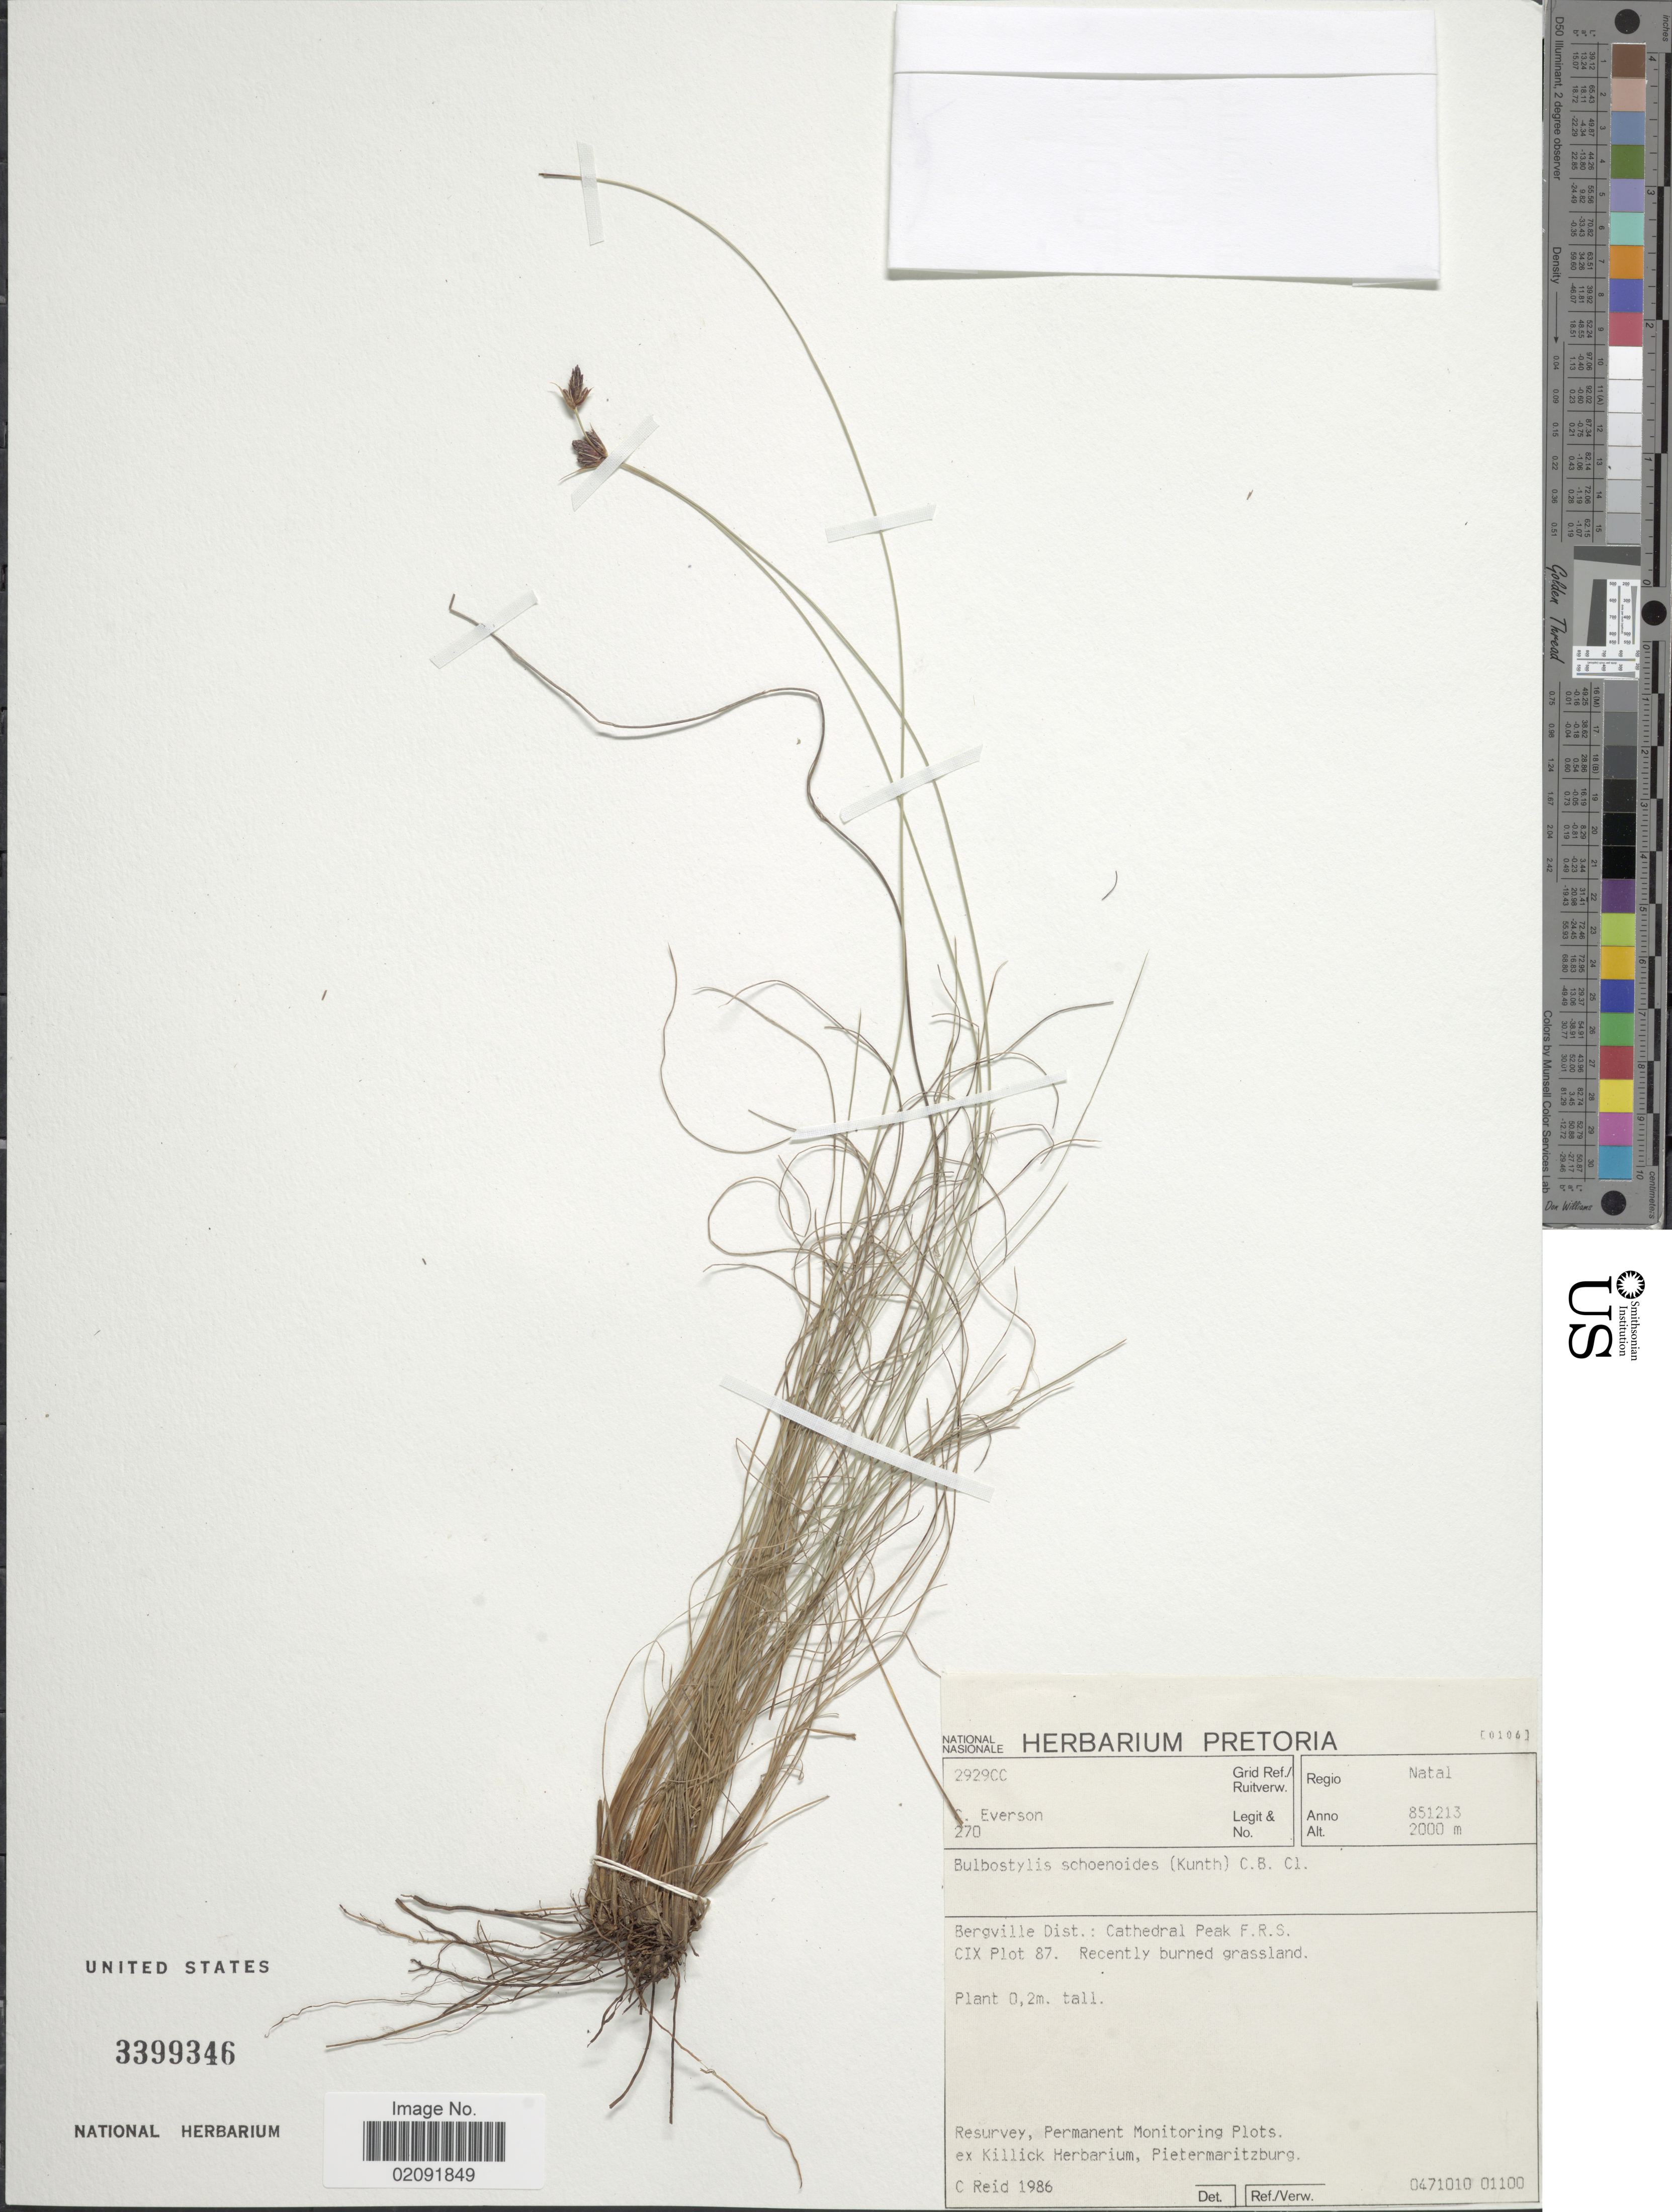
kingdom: Plantae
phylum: Tracheophyta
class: Liliopsida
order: Poales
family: Cyperaceae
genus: Bulbostylis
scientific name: Bulbostylis schoenoides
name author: (Kunth) C.B. Clarke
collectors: C. Everson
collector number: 270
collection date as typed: Transcribed d/m/y: 13/12/85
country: South Africa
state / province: KwaZulu-Natal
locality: Regio Natal, Bergville Dist.: Cathedral Peak F.R.S. CIX Plot 87. Recently burned grassland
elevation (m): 2000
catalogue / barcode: US 3399346